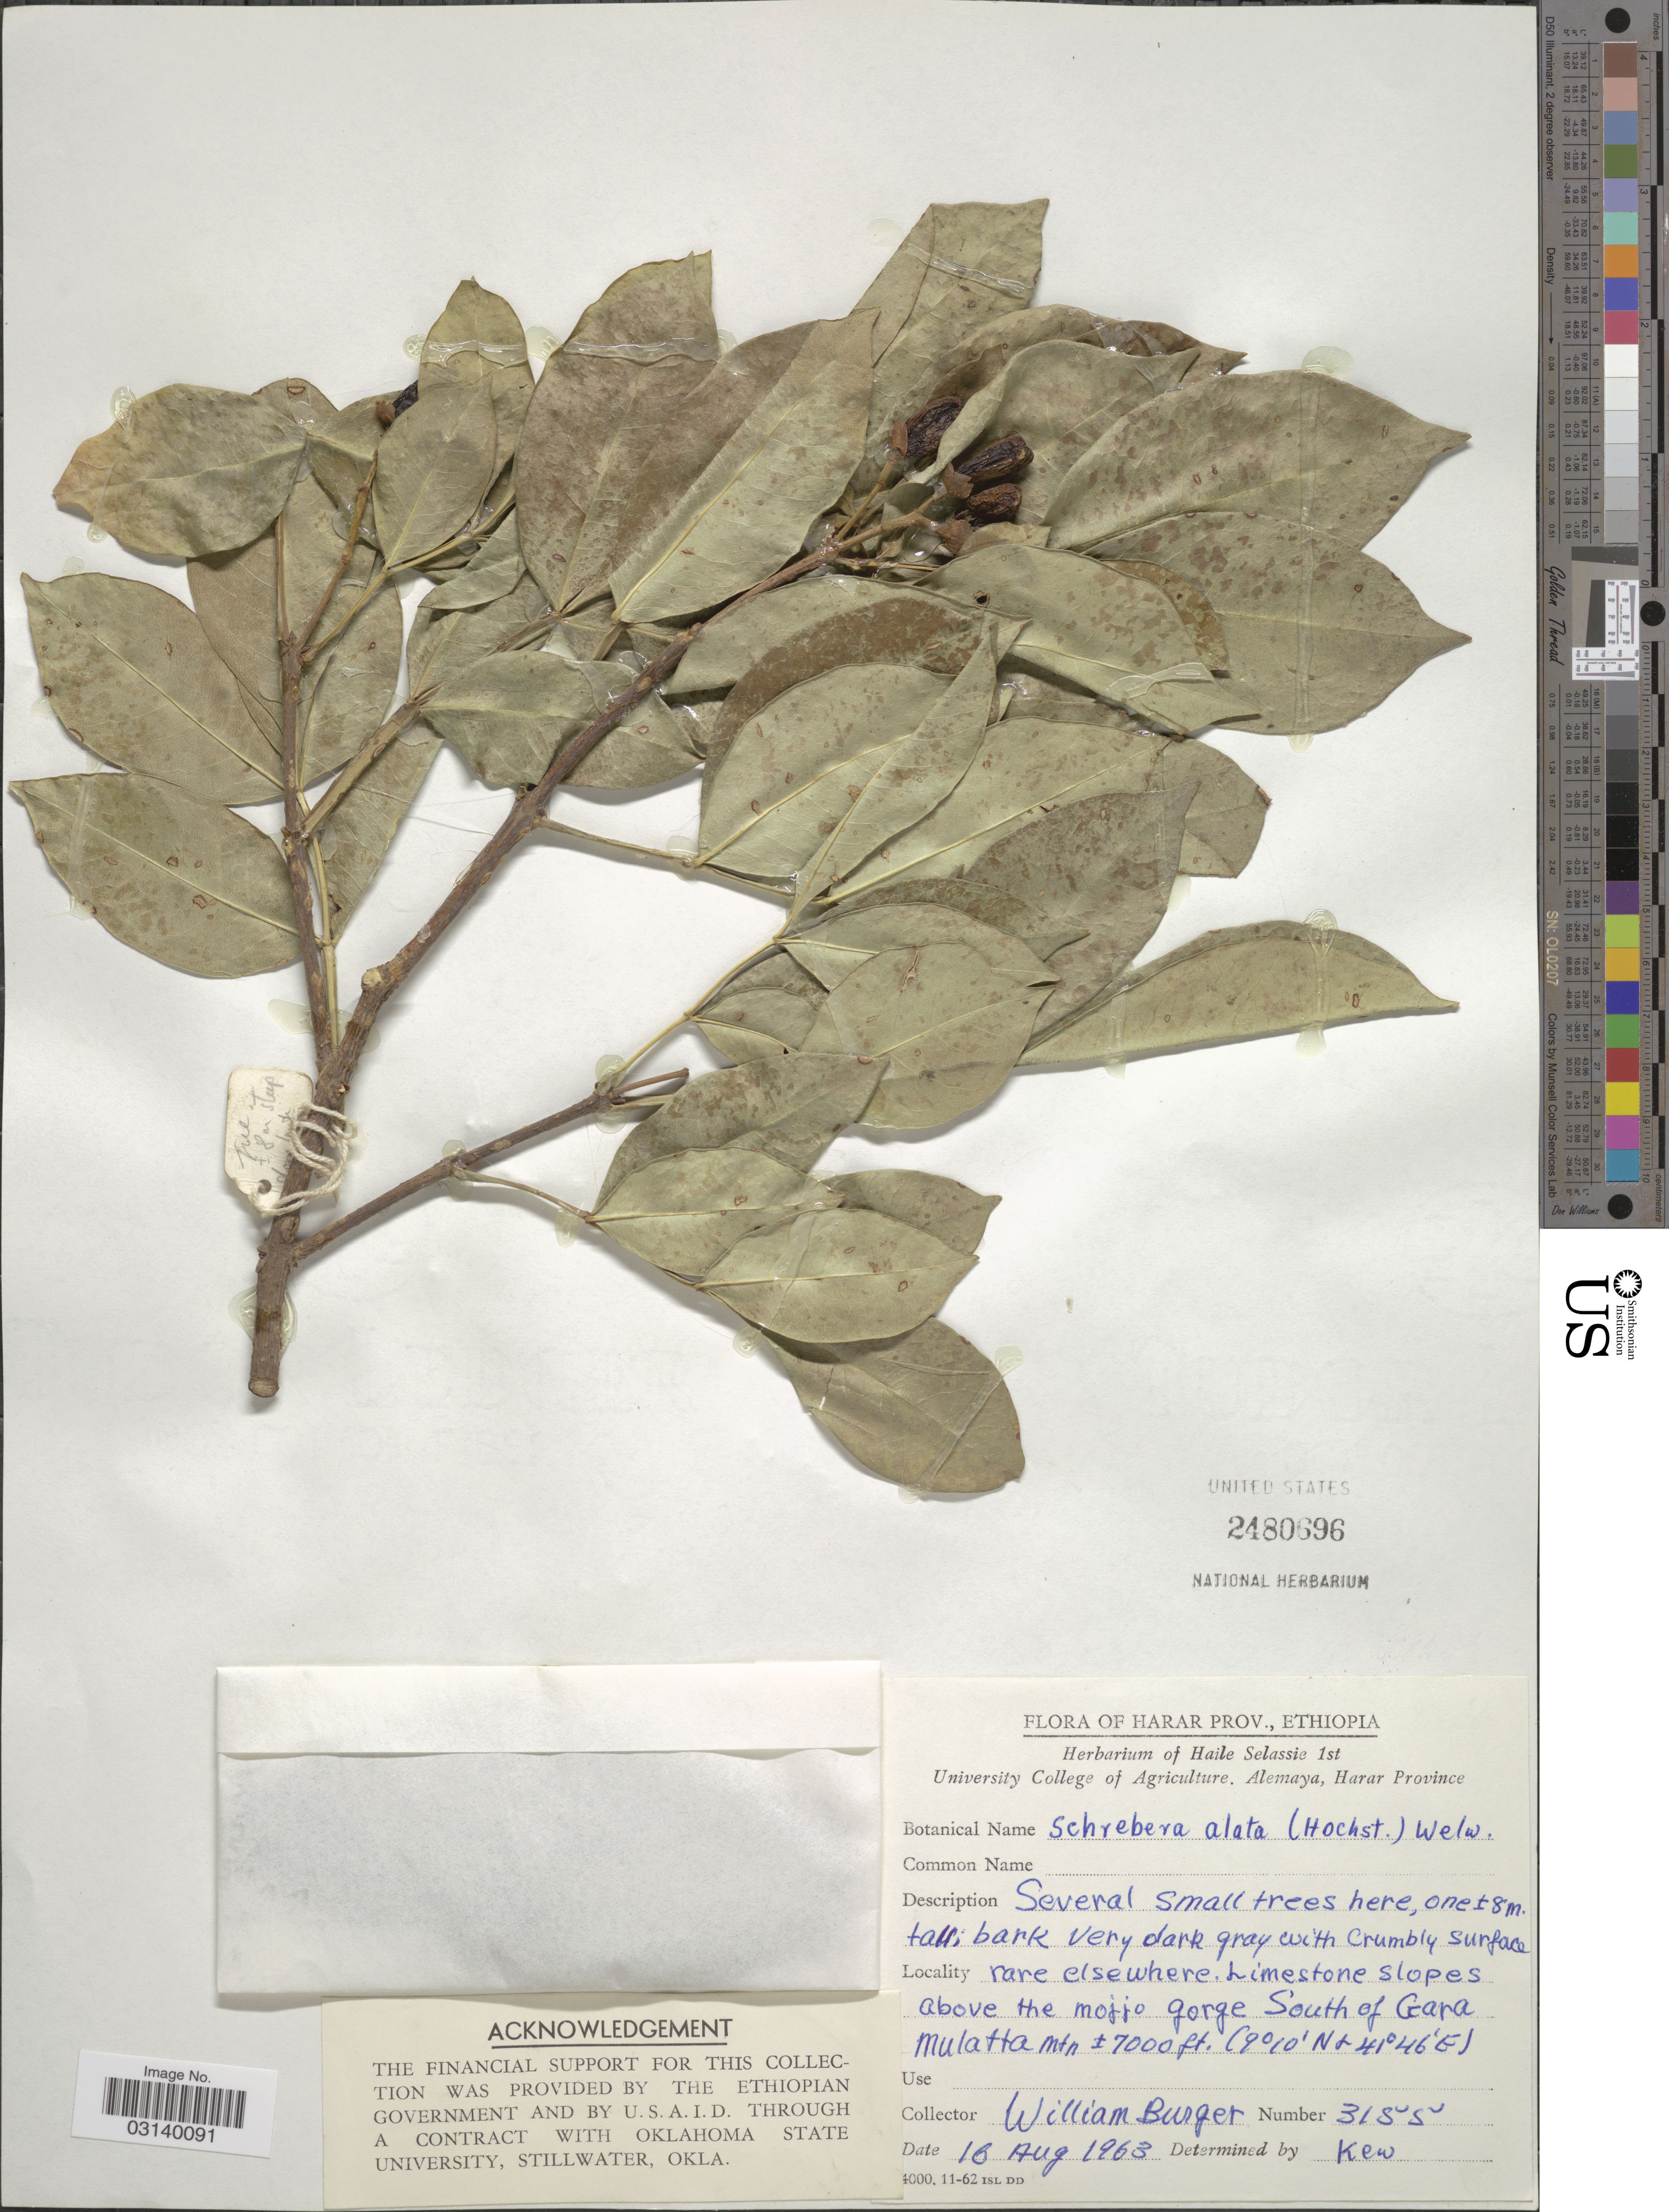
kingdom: Plantae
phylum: Tracheophyta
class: Magnoliopsida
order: Lamiales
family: Oleaceae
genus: Schrebera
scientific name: Schrebera alata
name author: (Hochst.) Welw.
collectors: W. Burger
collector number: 3155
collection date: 1963-08-16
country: Ethiopia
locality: Harar Prov. Limestone slopes above the mojjo Gorge South of Gara Mulatta Mtn.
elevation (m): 2134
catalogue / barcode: US 2480696